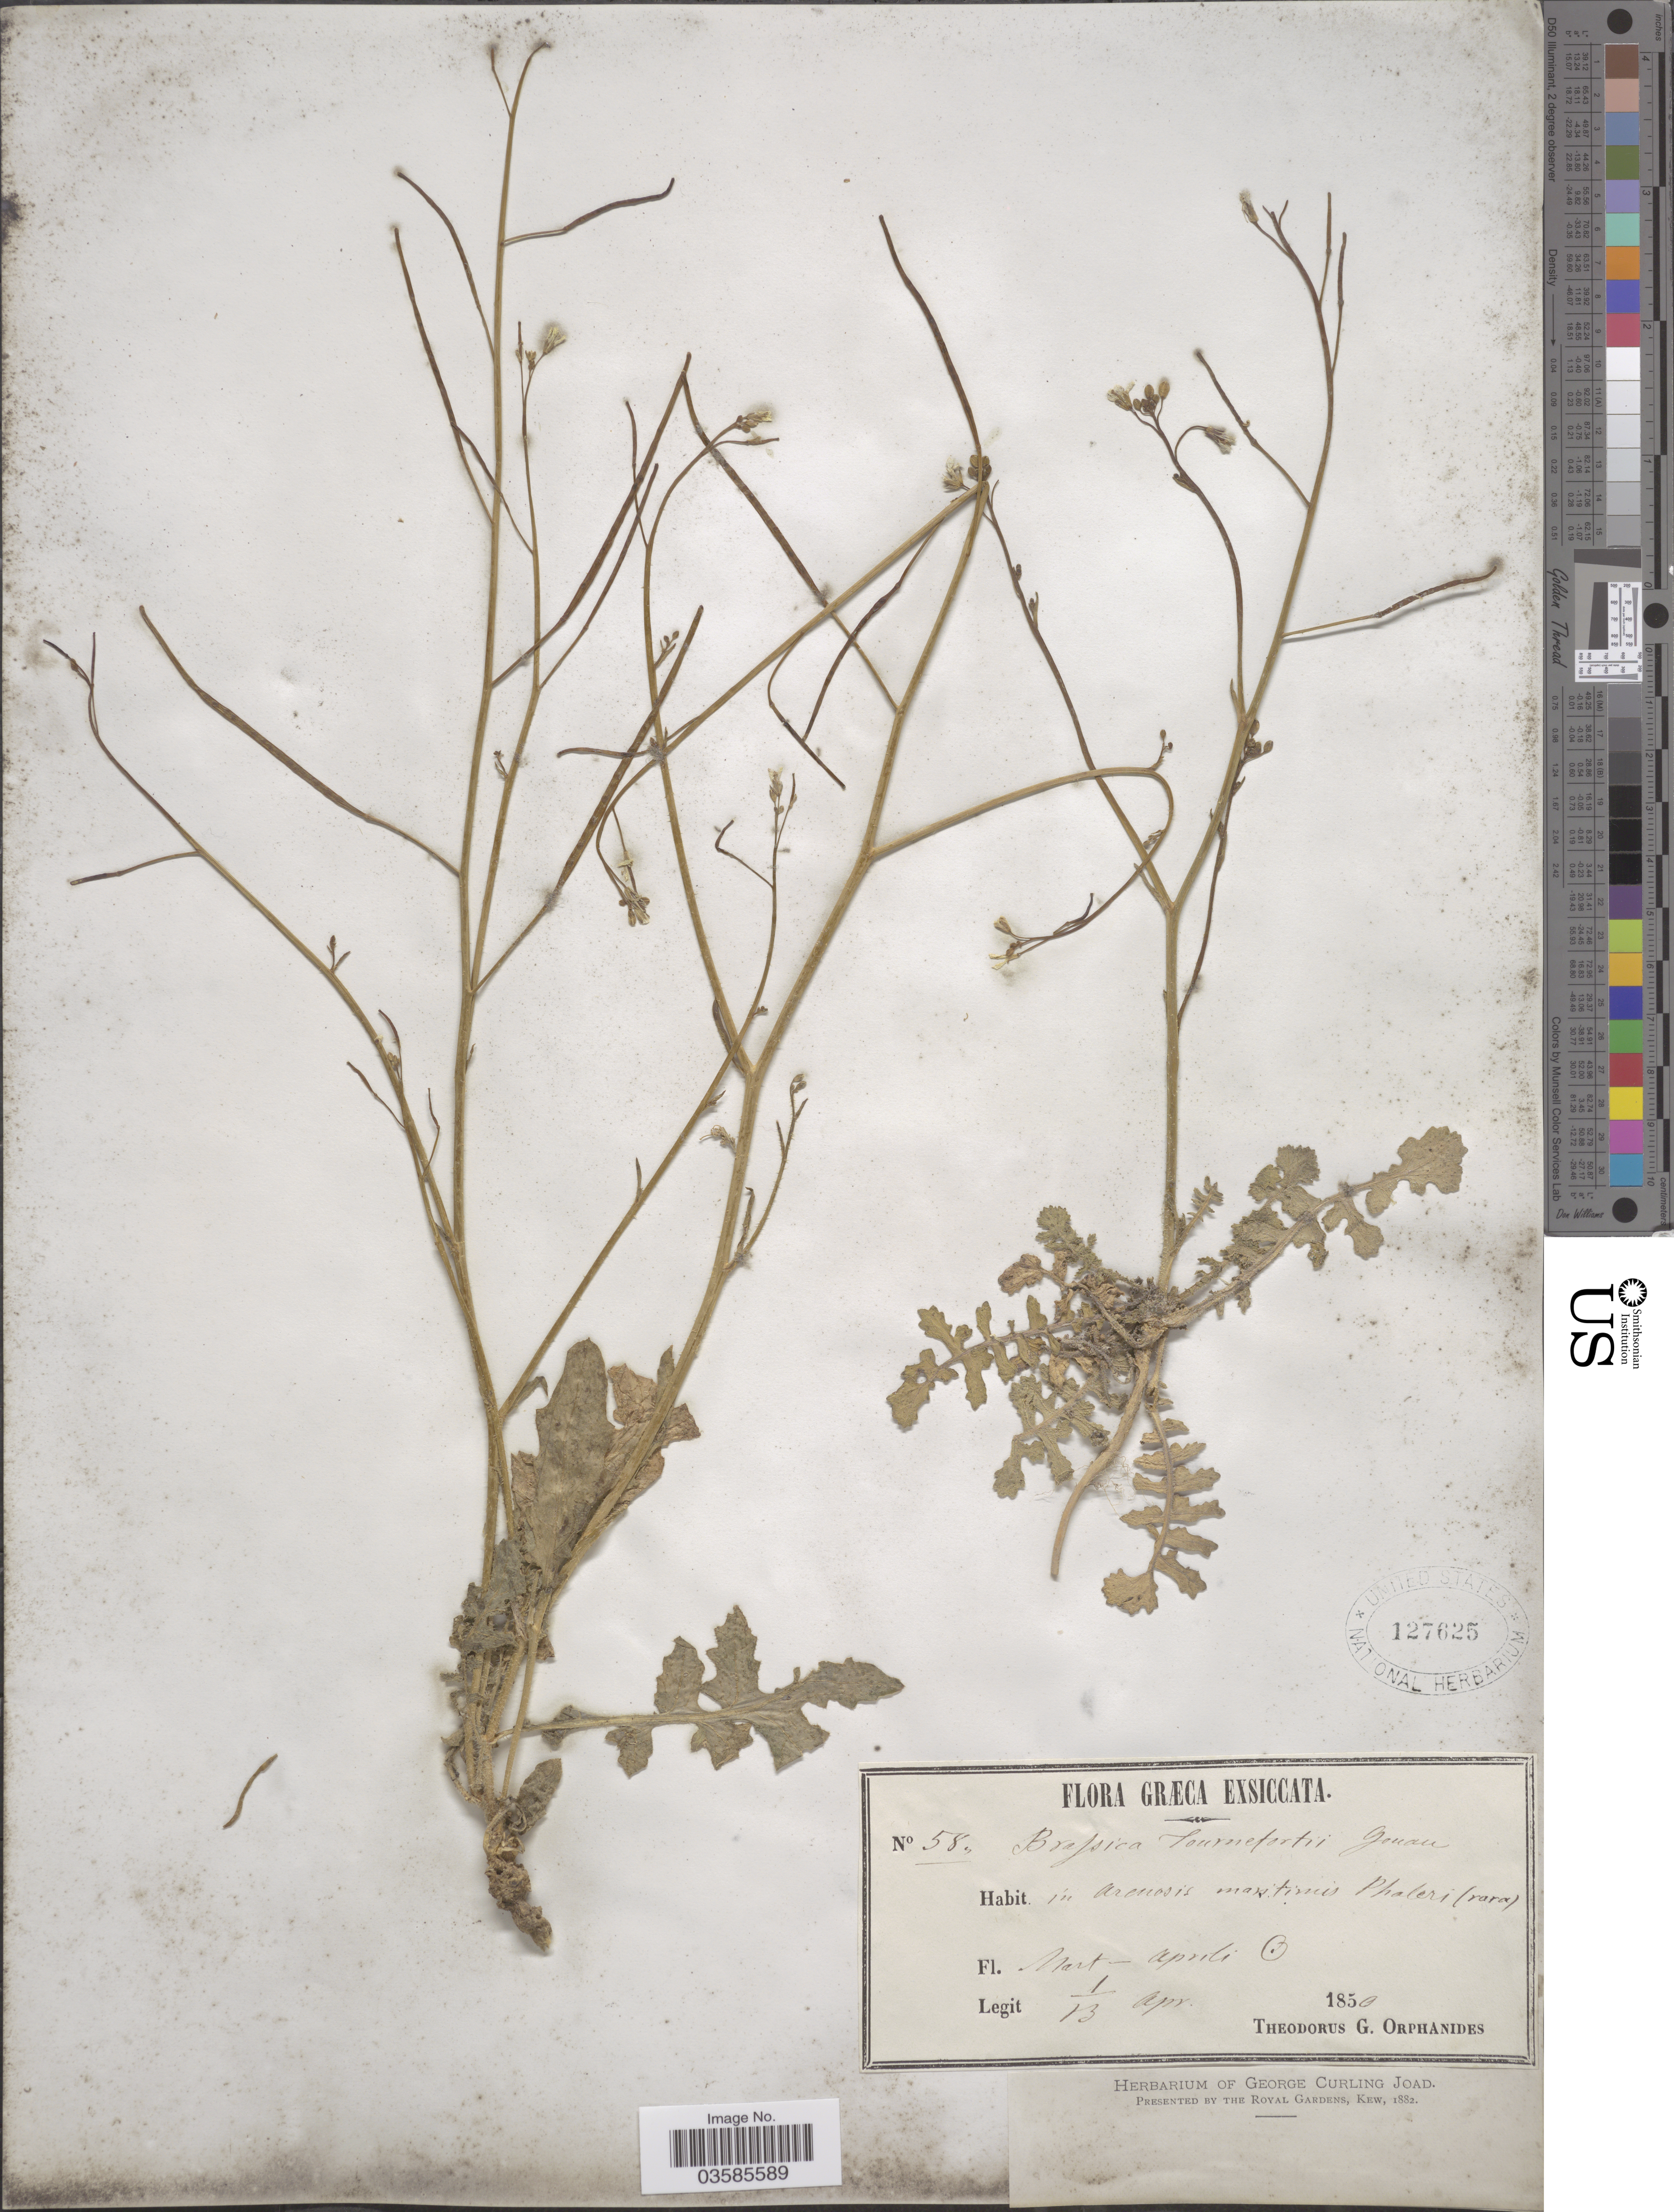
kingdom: Plantae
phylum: Tracheophyta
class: Magnoliopsida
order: Brassicales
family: Brassicaceae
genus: Brassica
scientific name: Brassica tournefortii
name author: Gouan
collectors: T. G. Orphanides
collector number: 58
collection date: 1850-04-01/1850-04-13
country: Greece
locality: Arenosis maritimes Phaleri (rara).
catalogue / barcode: US 127625